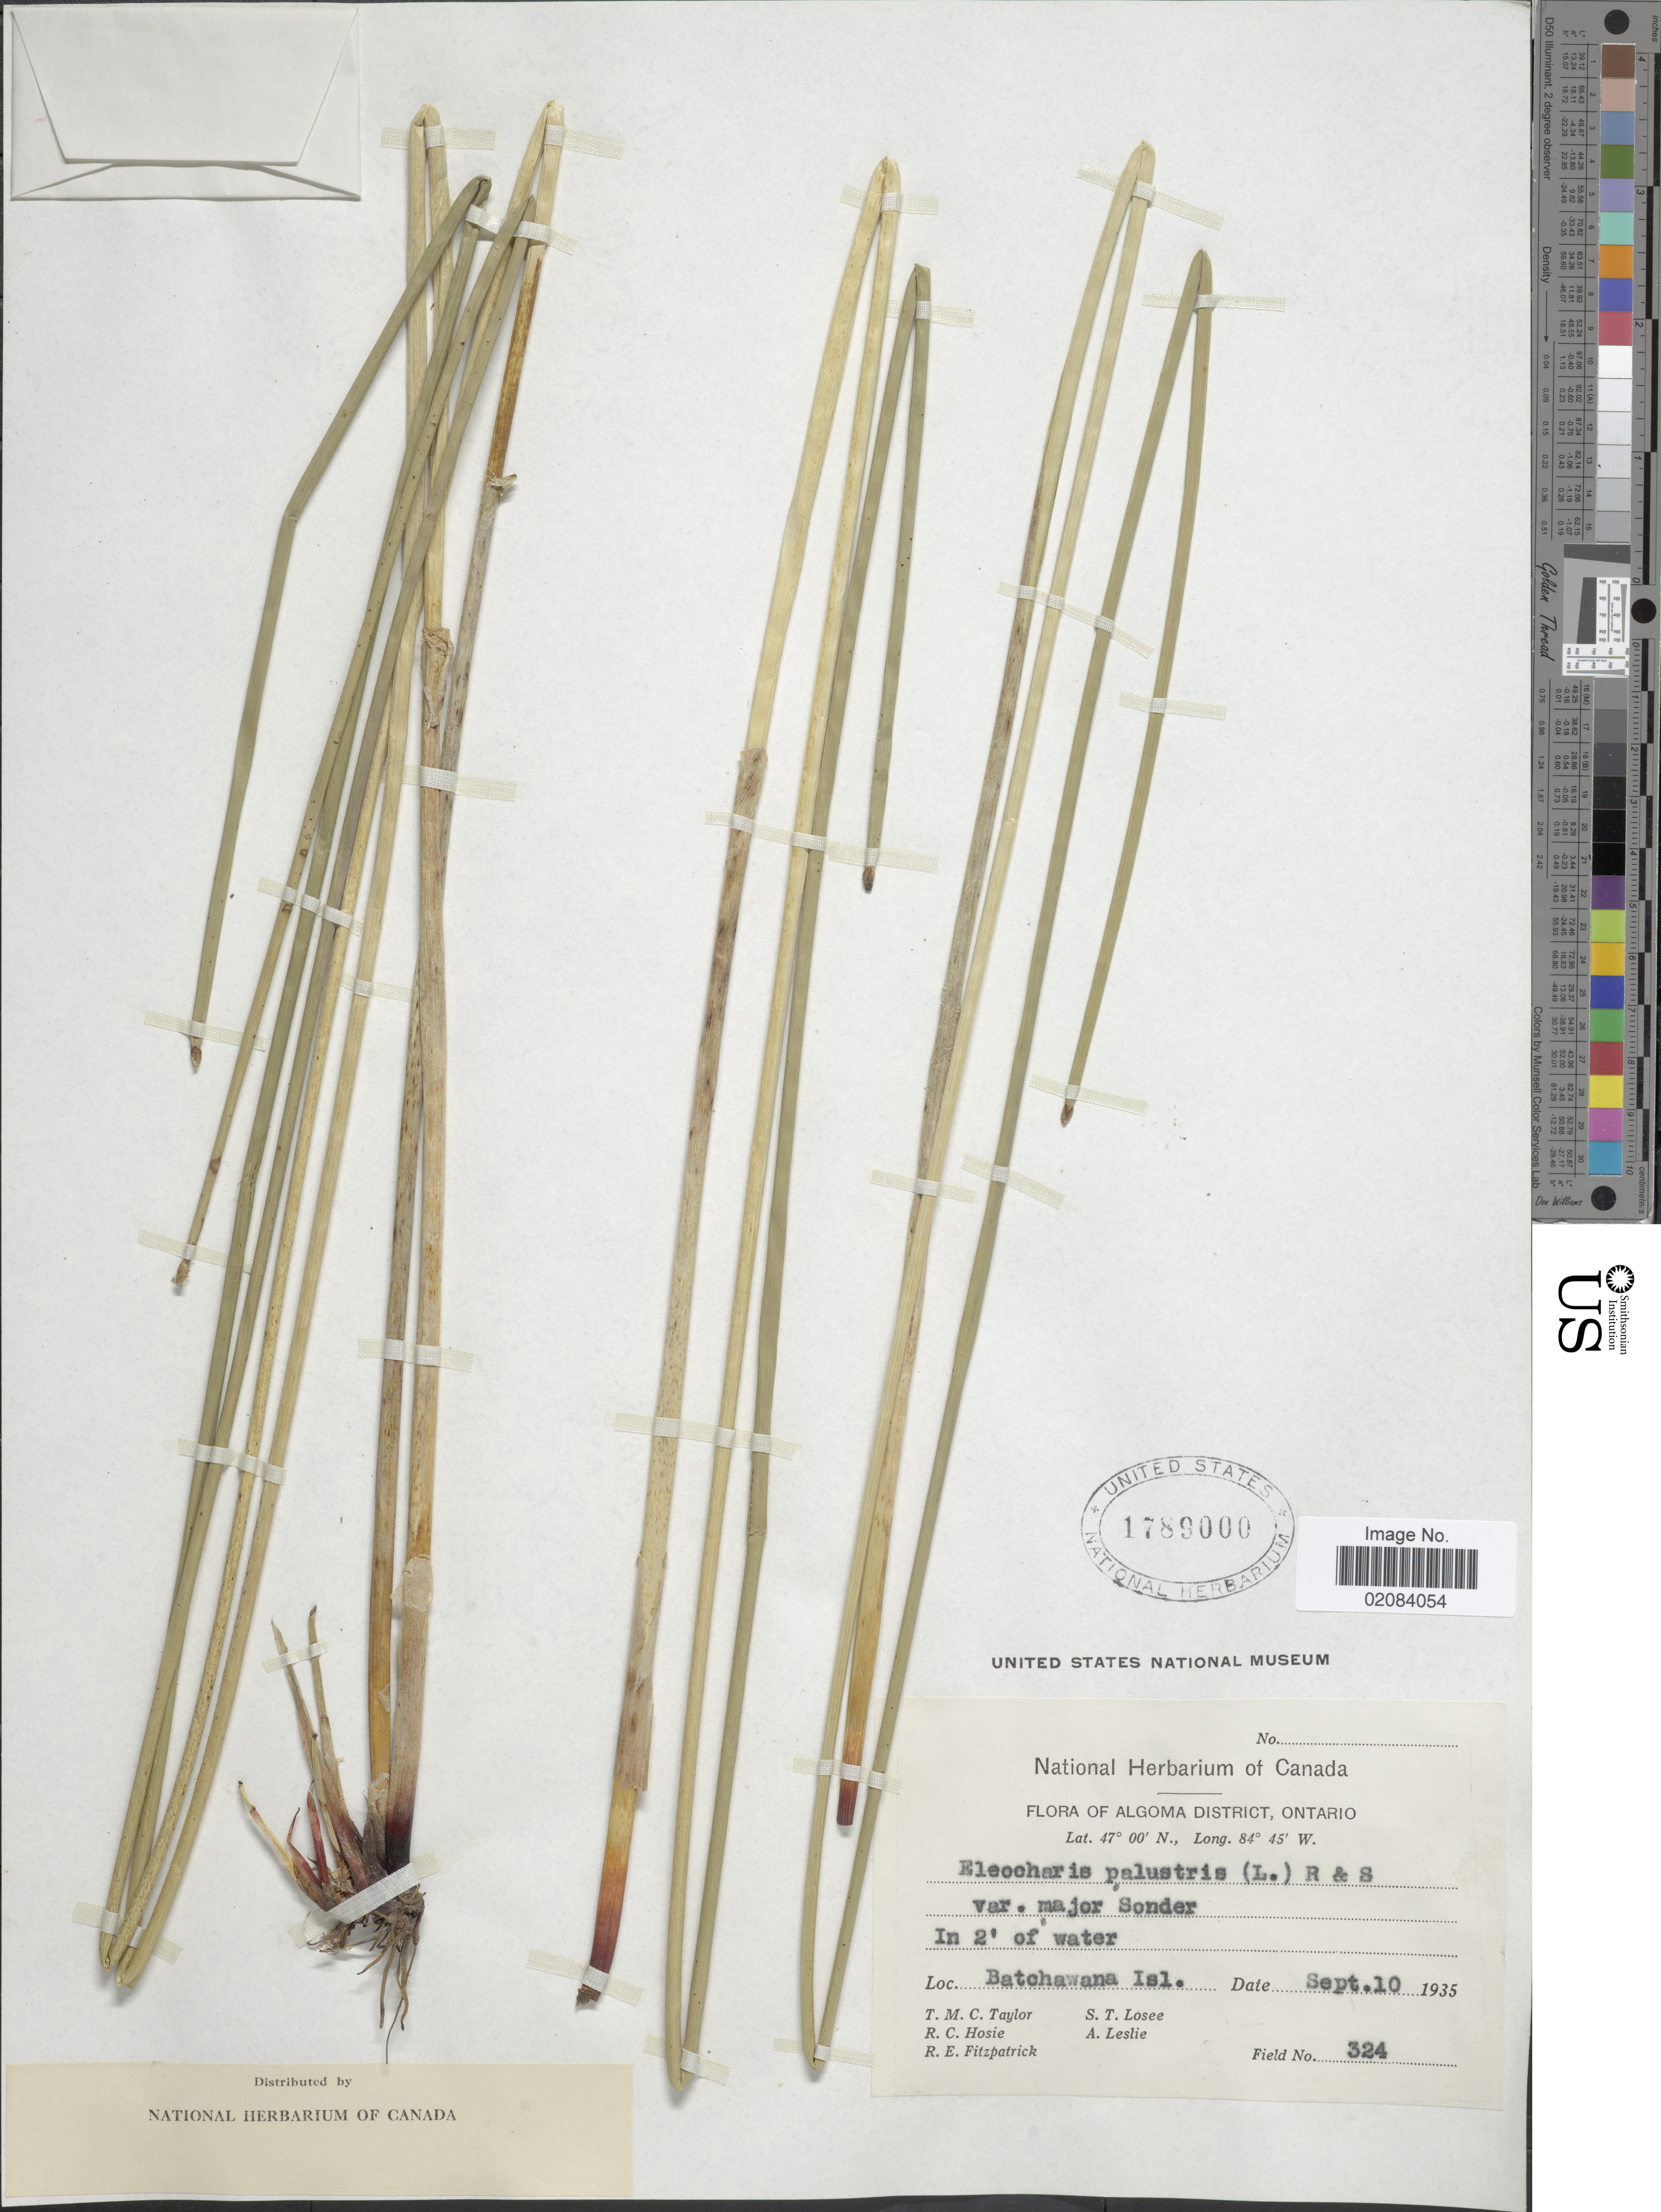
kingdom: Plantae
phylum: Tracheophyta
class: Liliopsida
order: Poales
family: Cyperaceae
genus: Eleocharis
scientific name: Eleocharis palustris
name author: (L.) Roem. & Schult.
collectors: T. M. C. Taylor, R. Hosie, R. Fitzpatrick, S. Losee & A. Leslie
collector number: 324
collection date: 1935-10-10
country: Canada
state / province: Ontario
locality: Algoma District, Ontario. Pancake beach. Batchawana Isl.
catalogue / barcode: US 1789000